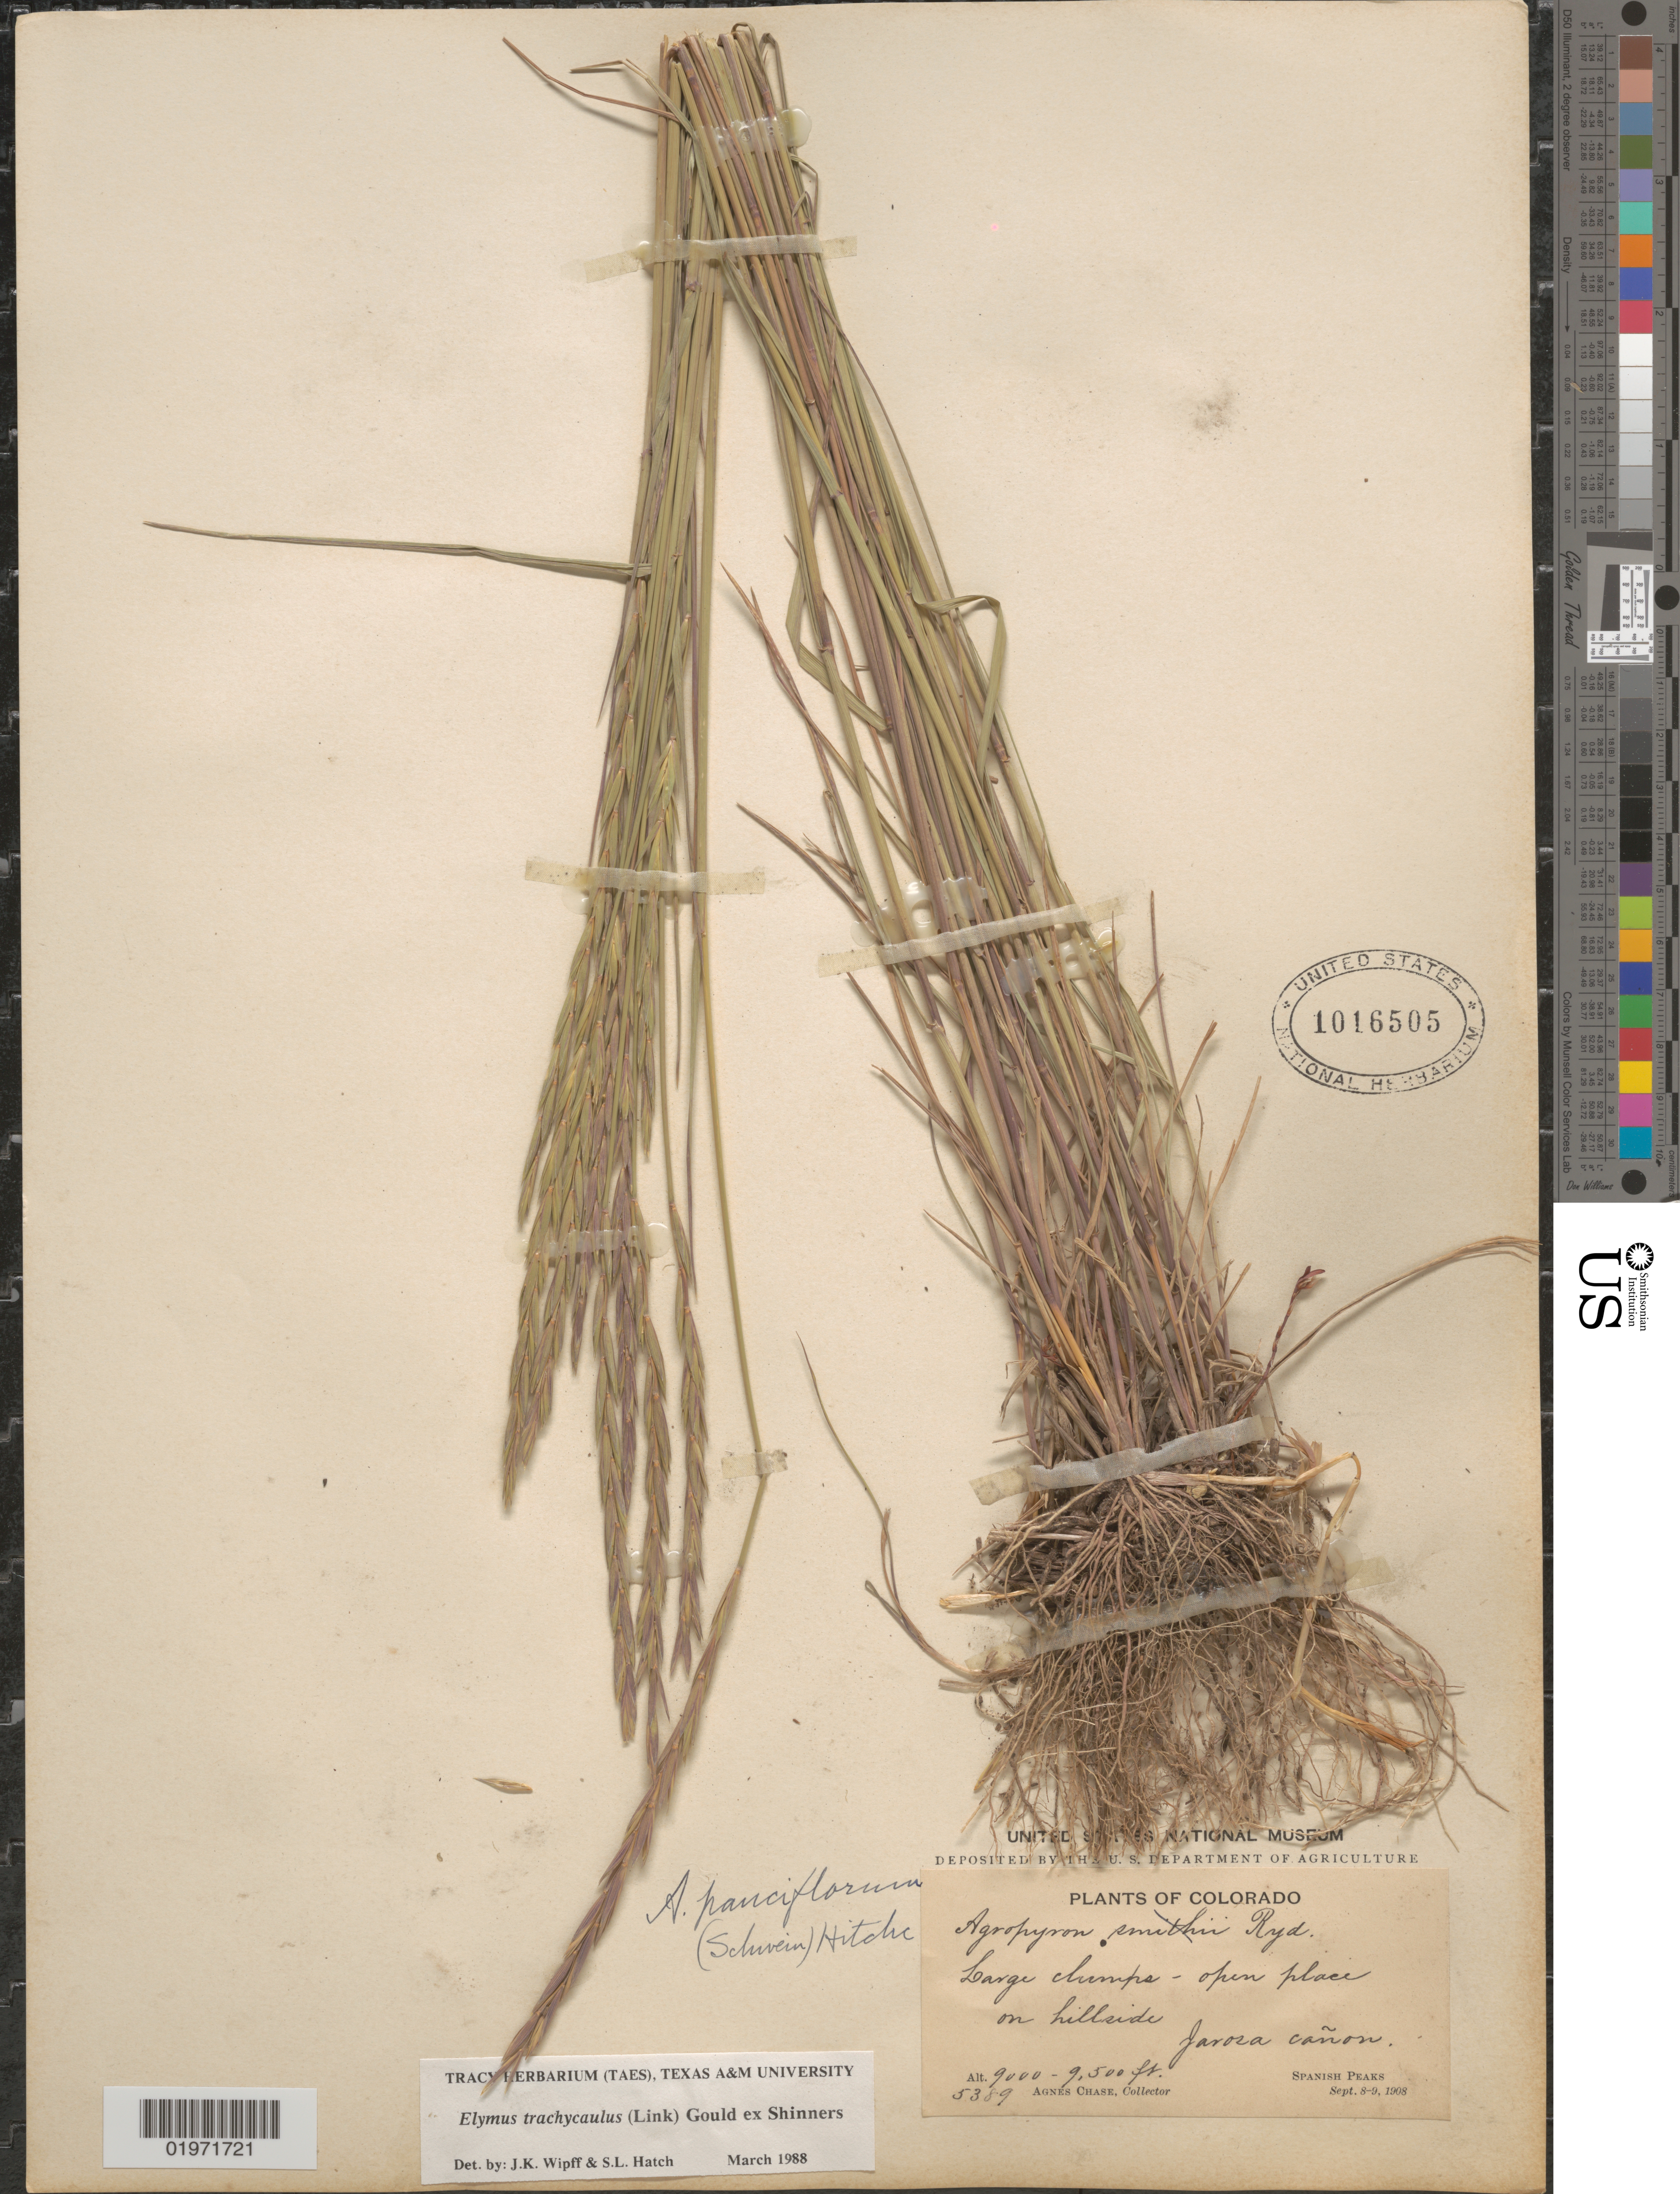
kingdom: Plantae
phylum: Tracheophyta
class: Liliopsida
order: Poales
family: Poaceae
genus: Elymus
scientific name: Elymus trachycaulus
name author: (Link) Gould ex Shinners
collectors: A. Chase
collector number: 5389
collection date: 1908-09-08/1908-09-09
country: United States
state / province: Colorado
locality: Open place on hillside. Jarosa cañon. Spanish Peaks.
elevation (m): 2743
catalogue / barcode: US 1016505